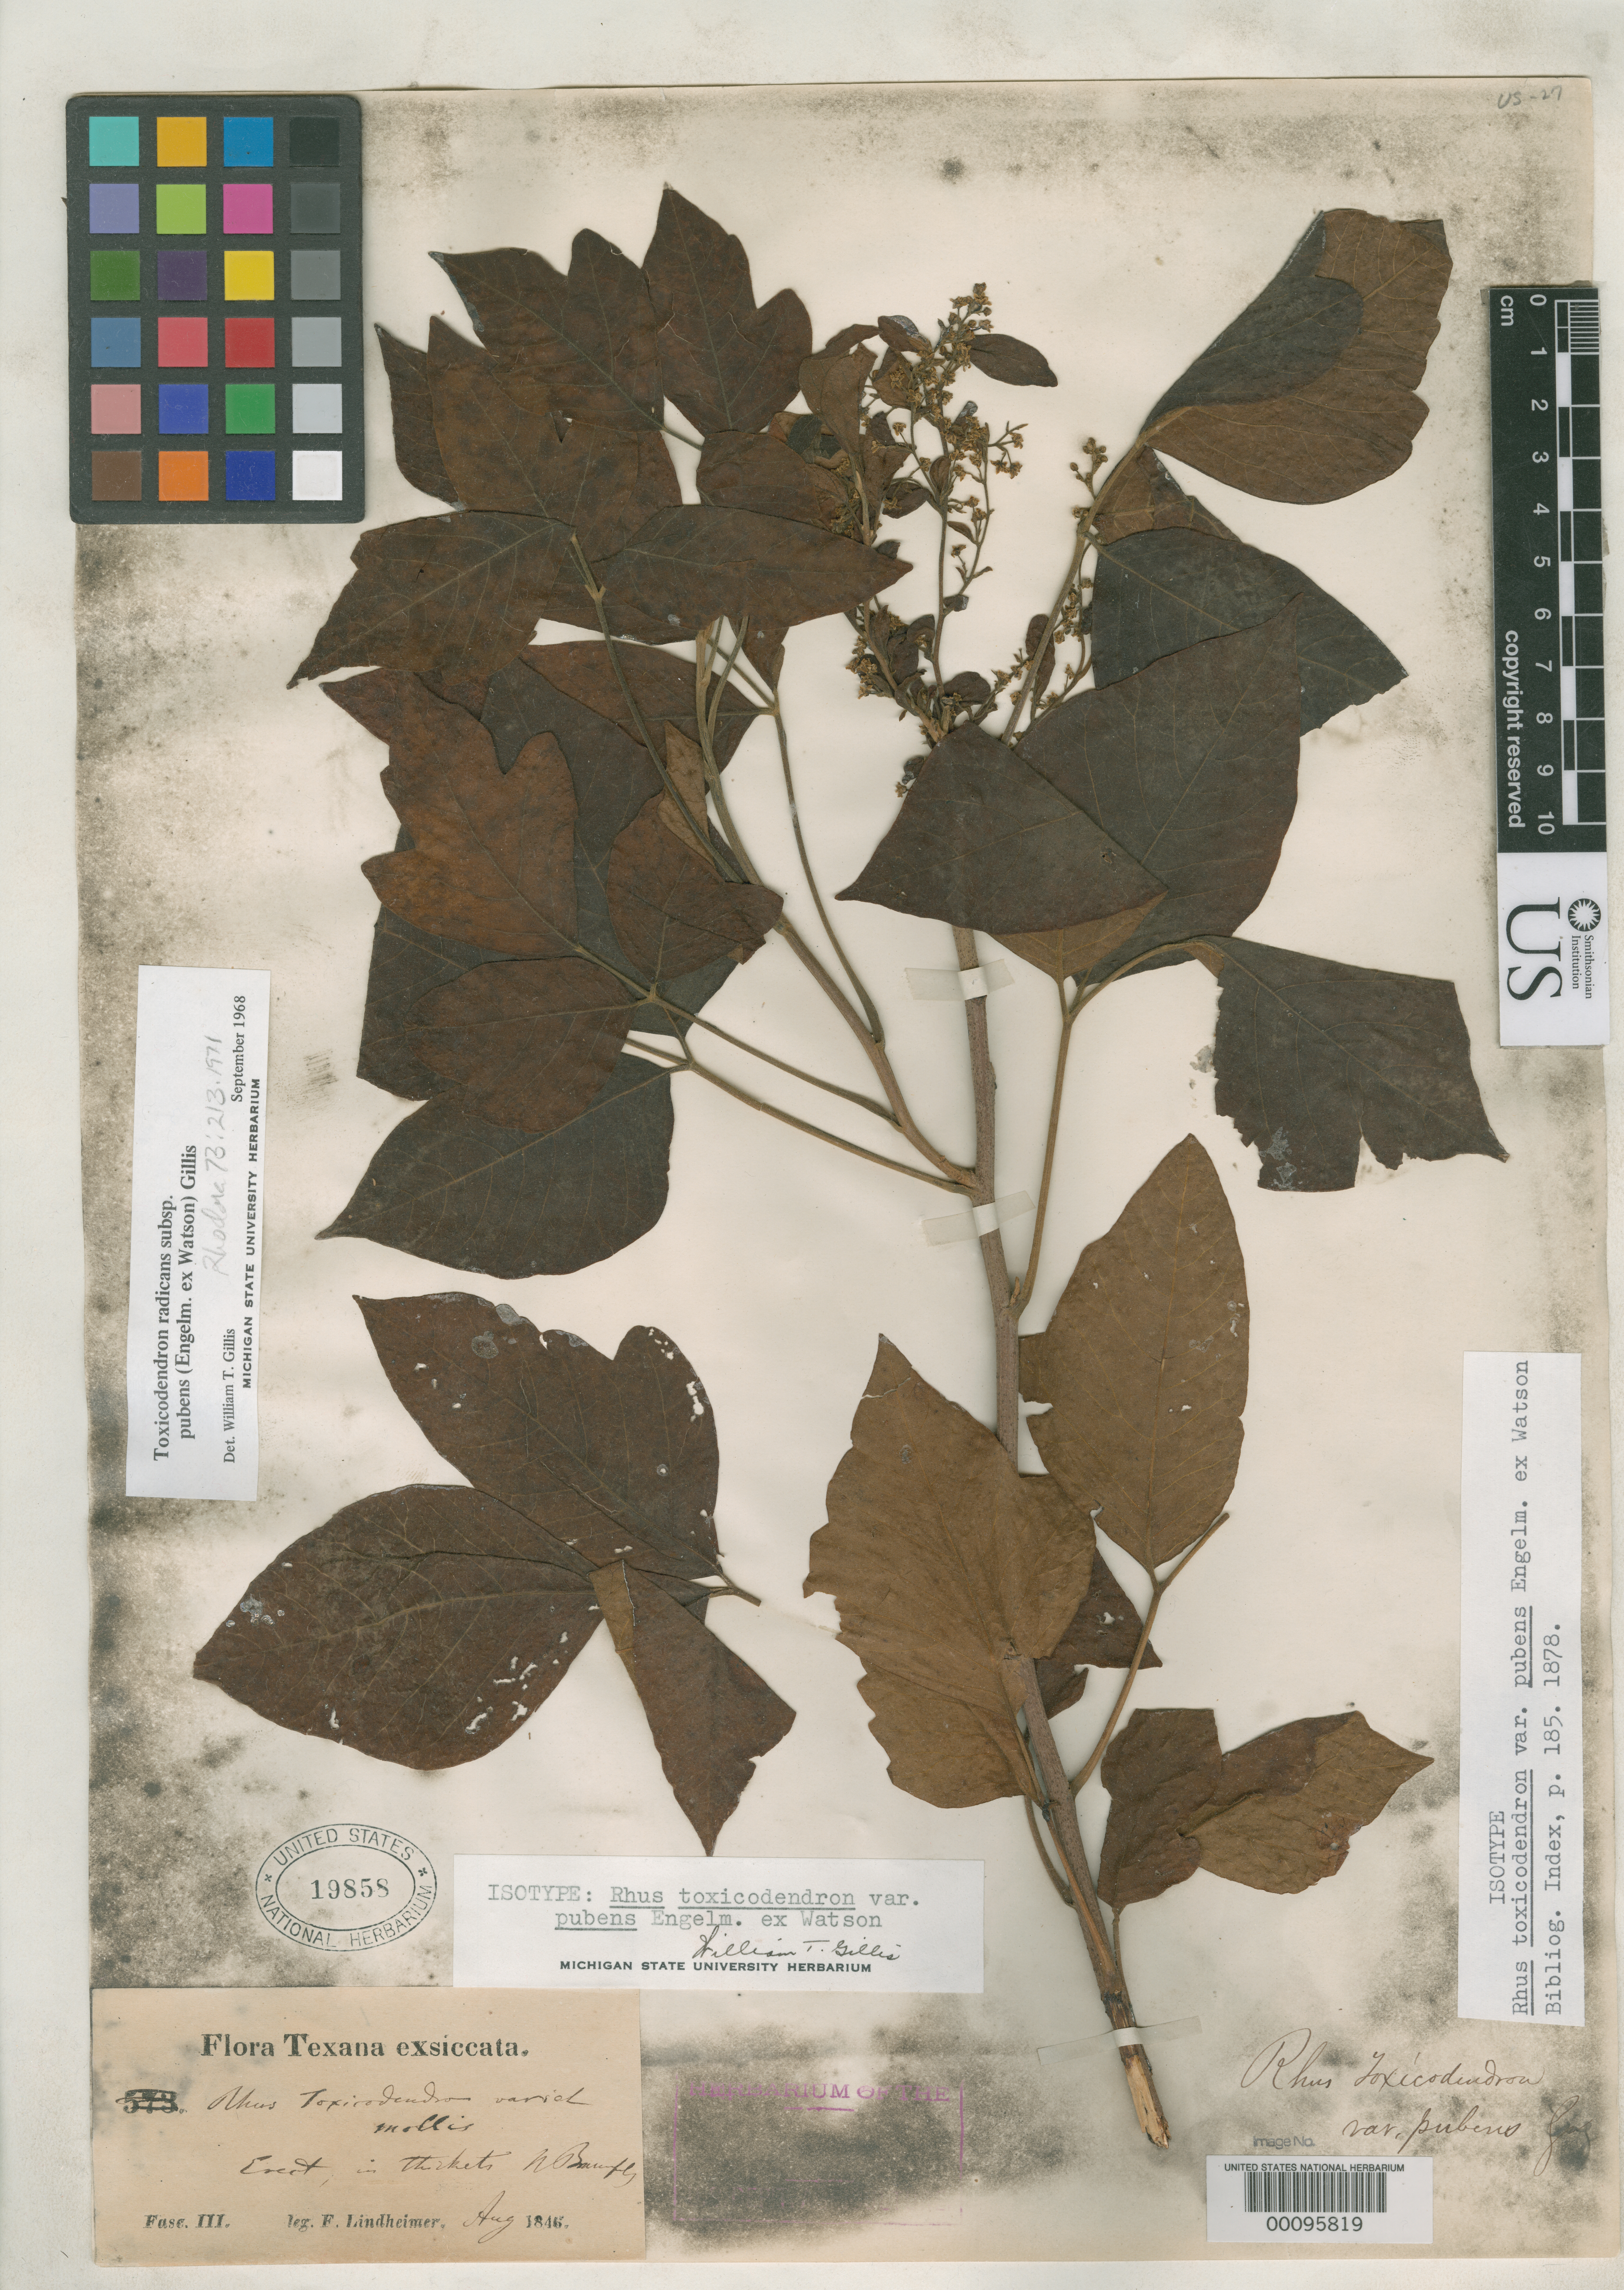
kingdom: Plantae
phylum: Tracheophyta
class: Magnoliopsida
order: Sapindales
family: Anacardiaceae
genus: Rhus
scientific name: Rhus toxicodendron var. pubens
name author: Engelm. ex S. Watson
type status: Isolectotype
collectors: F. J. Lindheimer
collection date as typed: Aug 1846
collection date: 1846-08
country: United States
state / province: Texas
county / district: Comal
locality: New Braunfels.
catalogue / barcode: US 19858